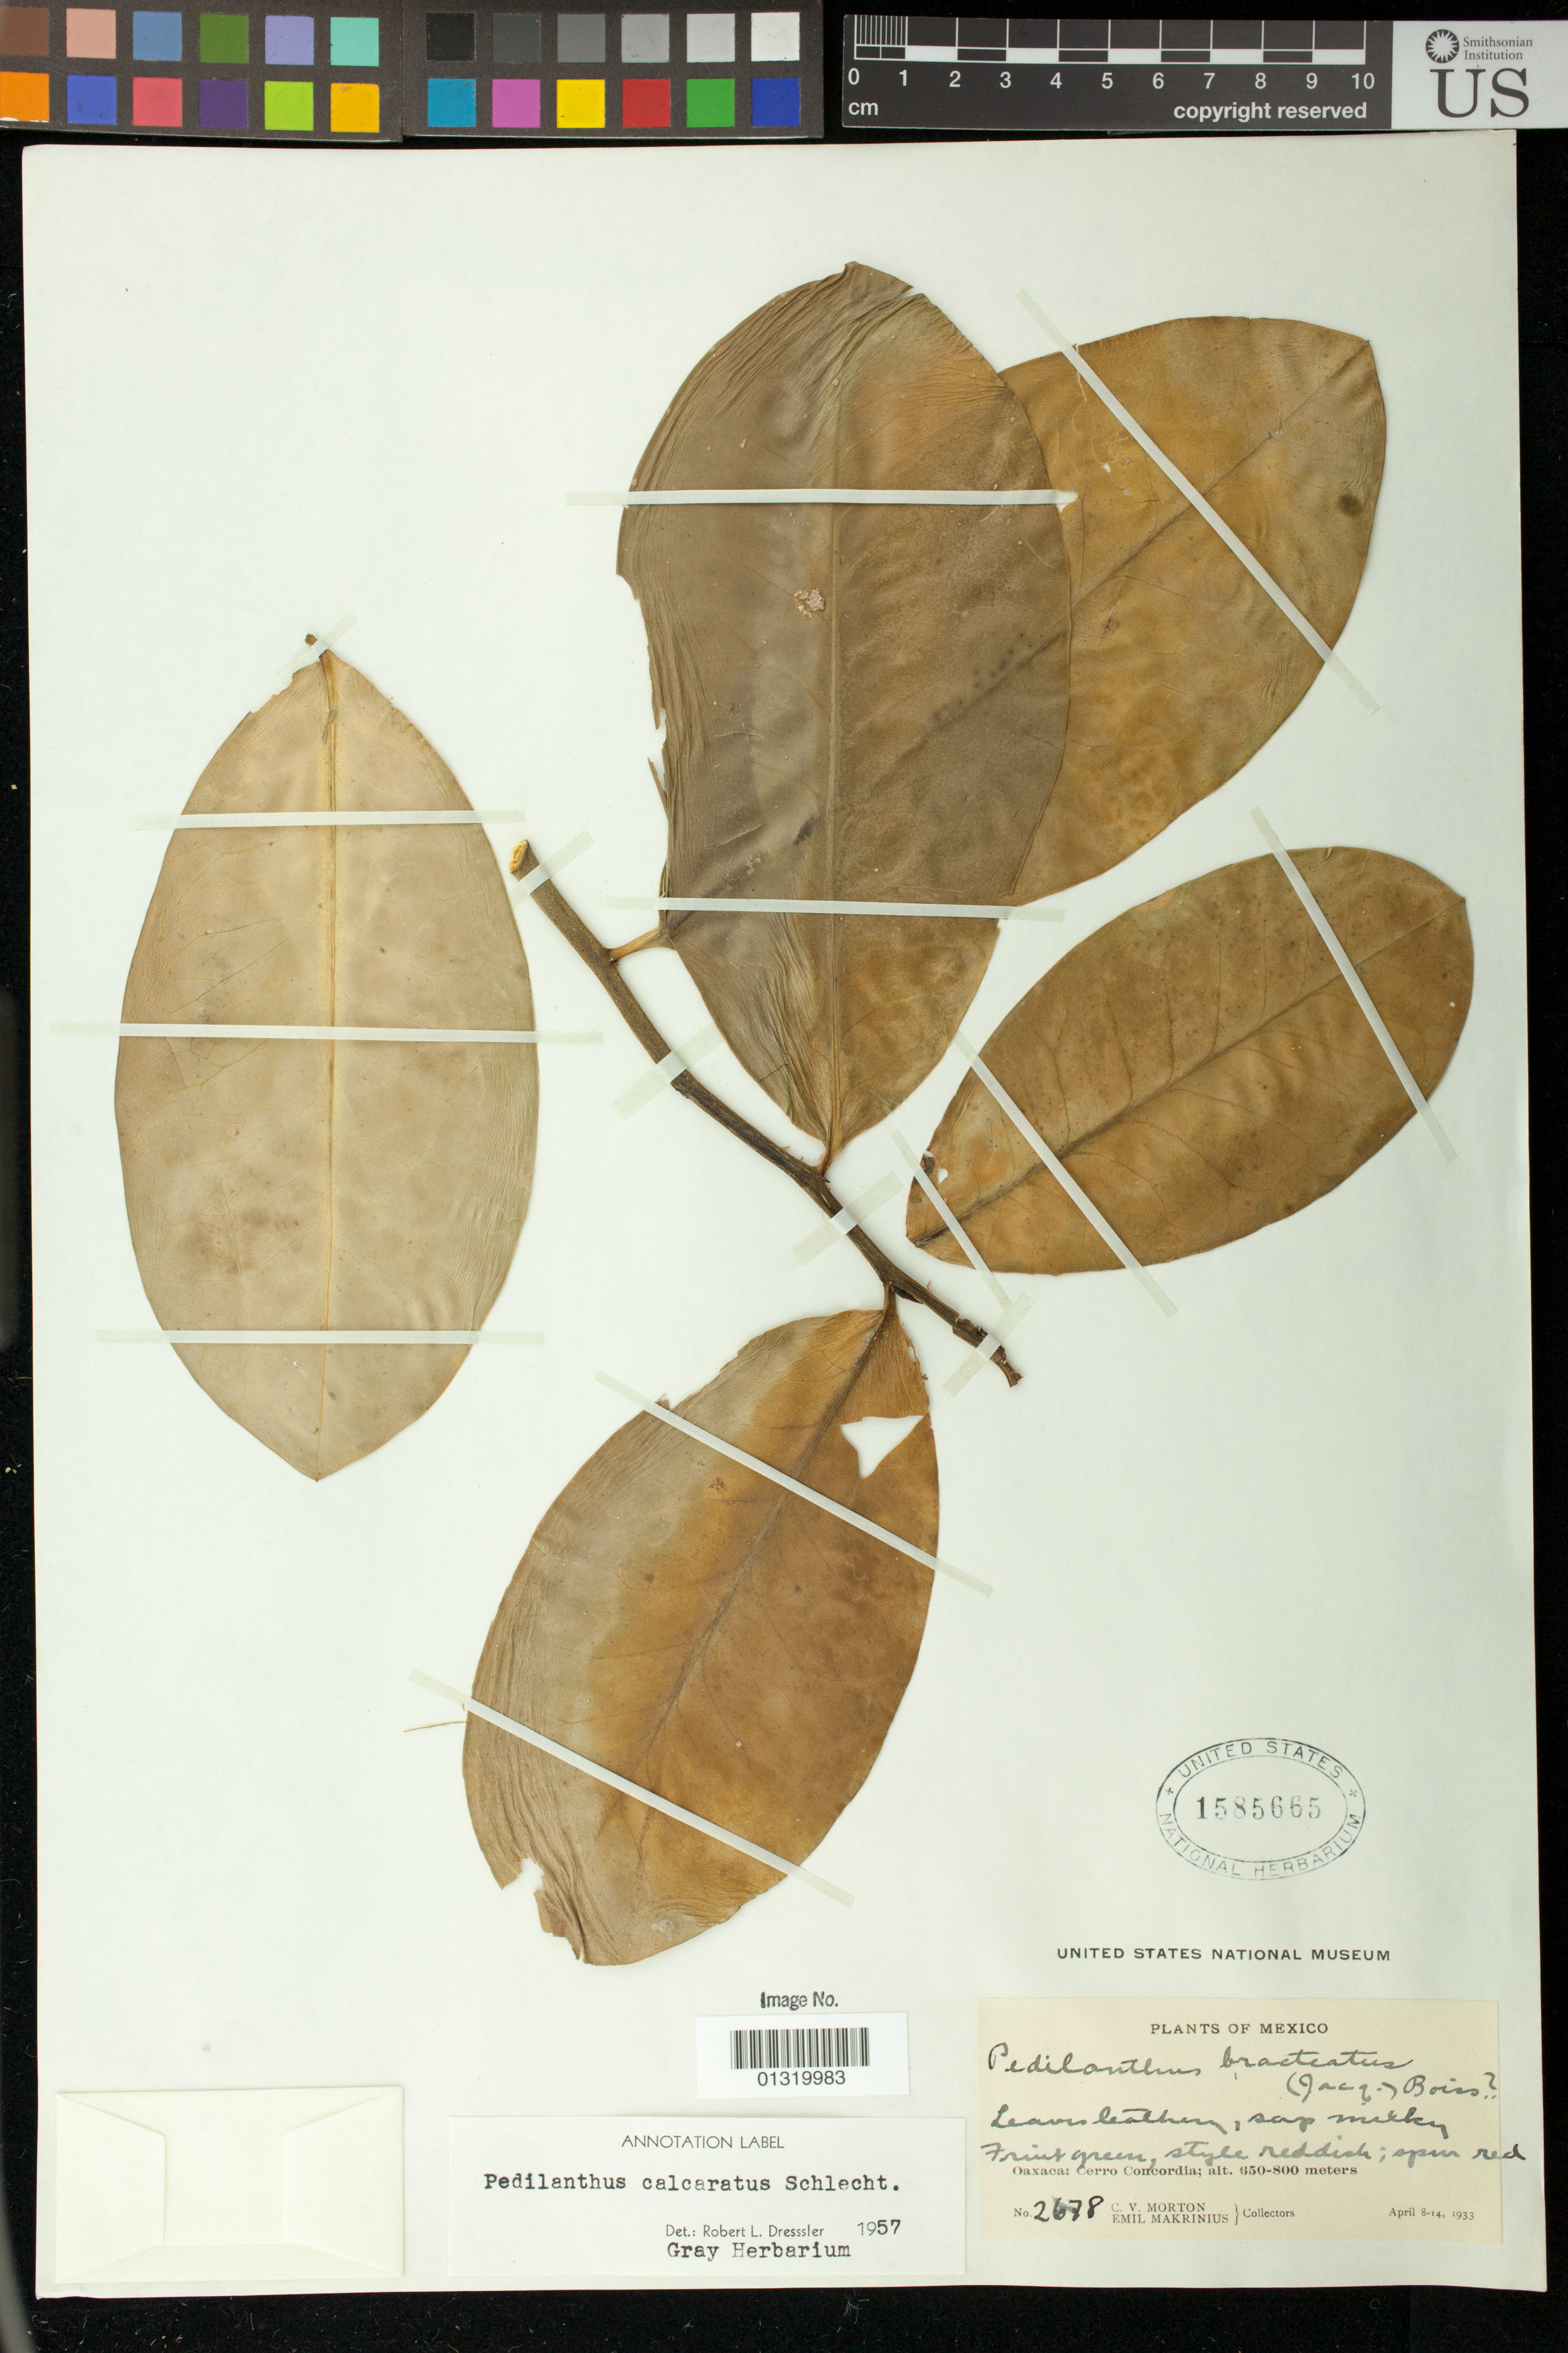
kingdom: Plantae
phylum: Tracheophyta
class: Magnoliopsida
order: Malpighiales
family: Euphorbiaceae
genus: Pedilanthus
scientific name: Pedilanthus calcaratus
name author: Schltdl.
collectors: C. V. Morton & E. Makrinius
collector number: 2678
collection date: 1933-04-08/1933-04-14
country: Mexico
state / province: Oaxaca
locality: Cerro Concordia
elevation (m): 650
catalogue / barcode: US 1585665